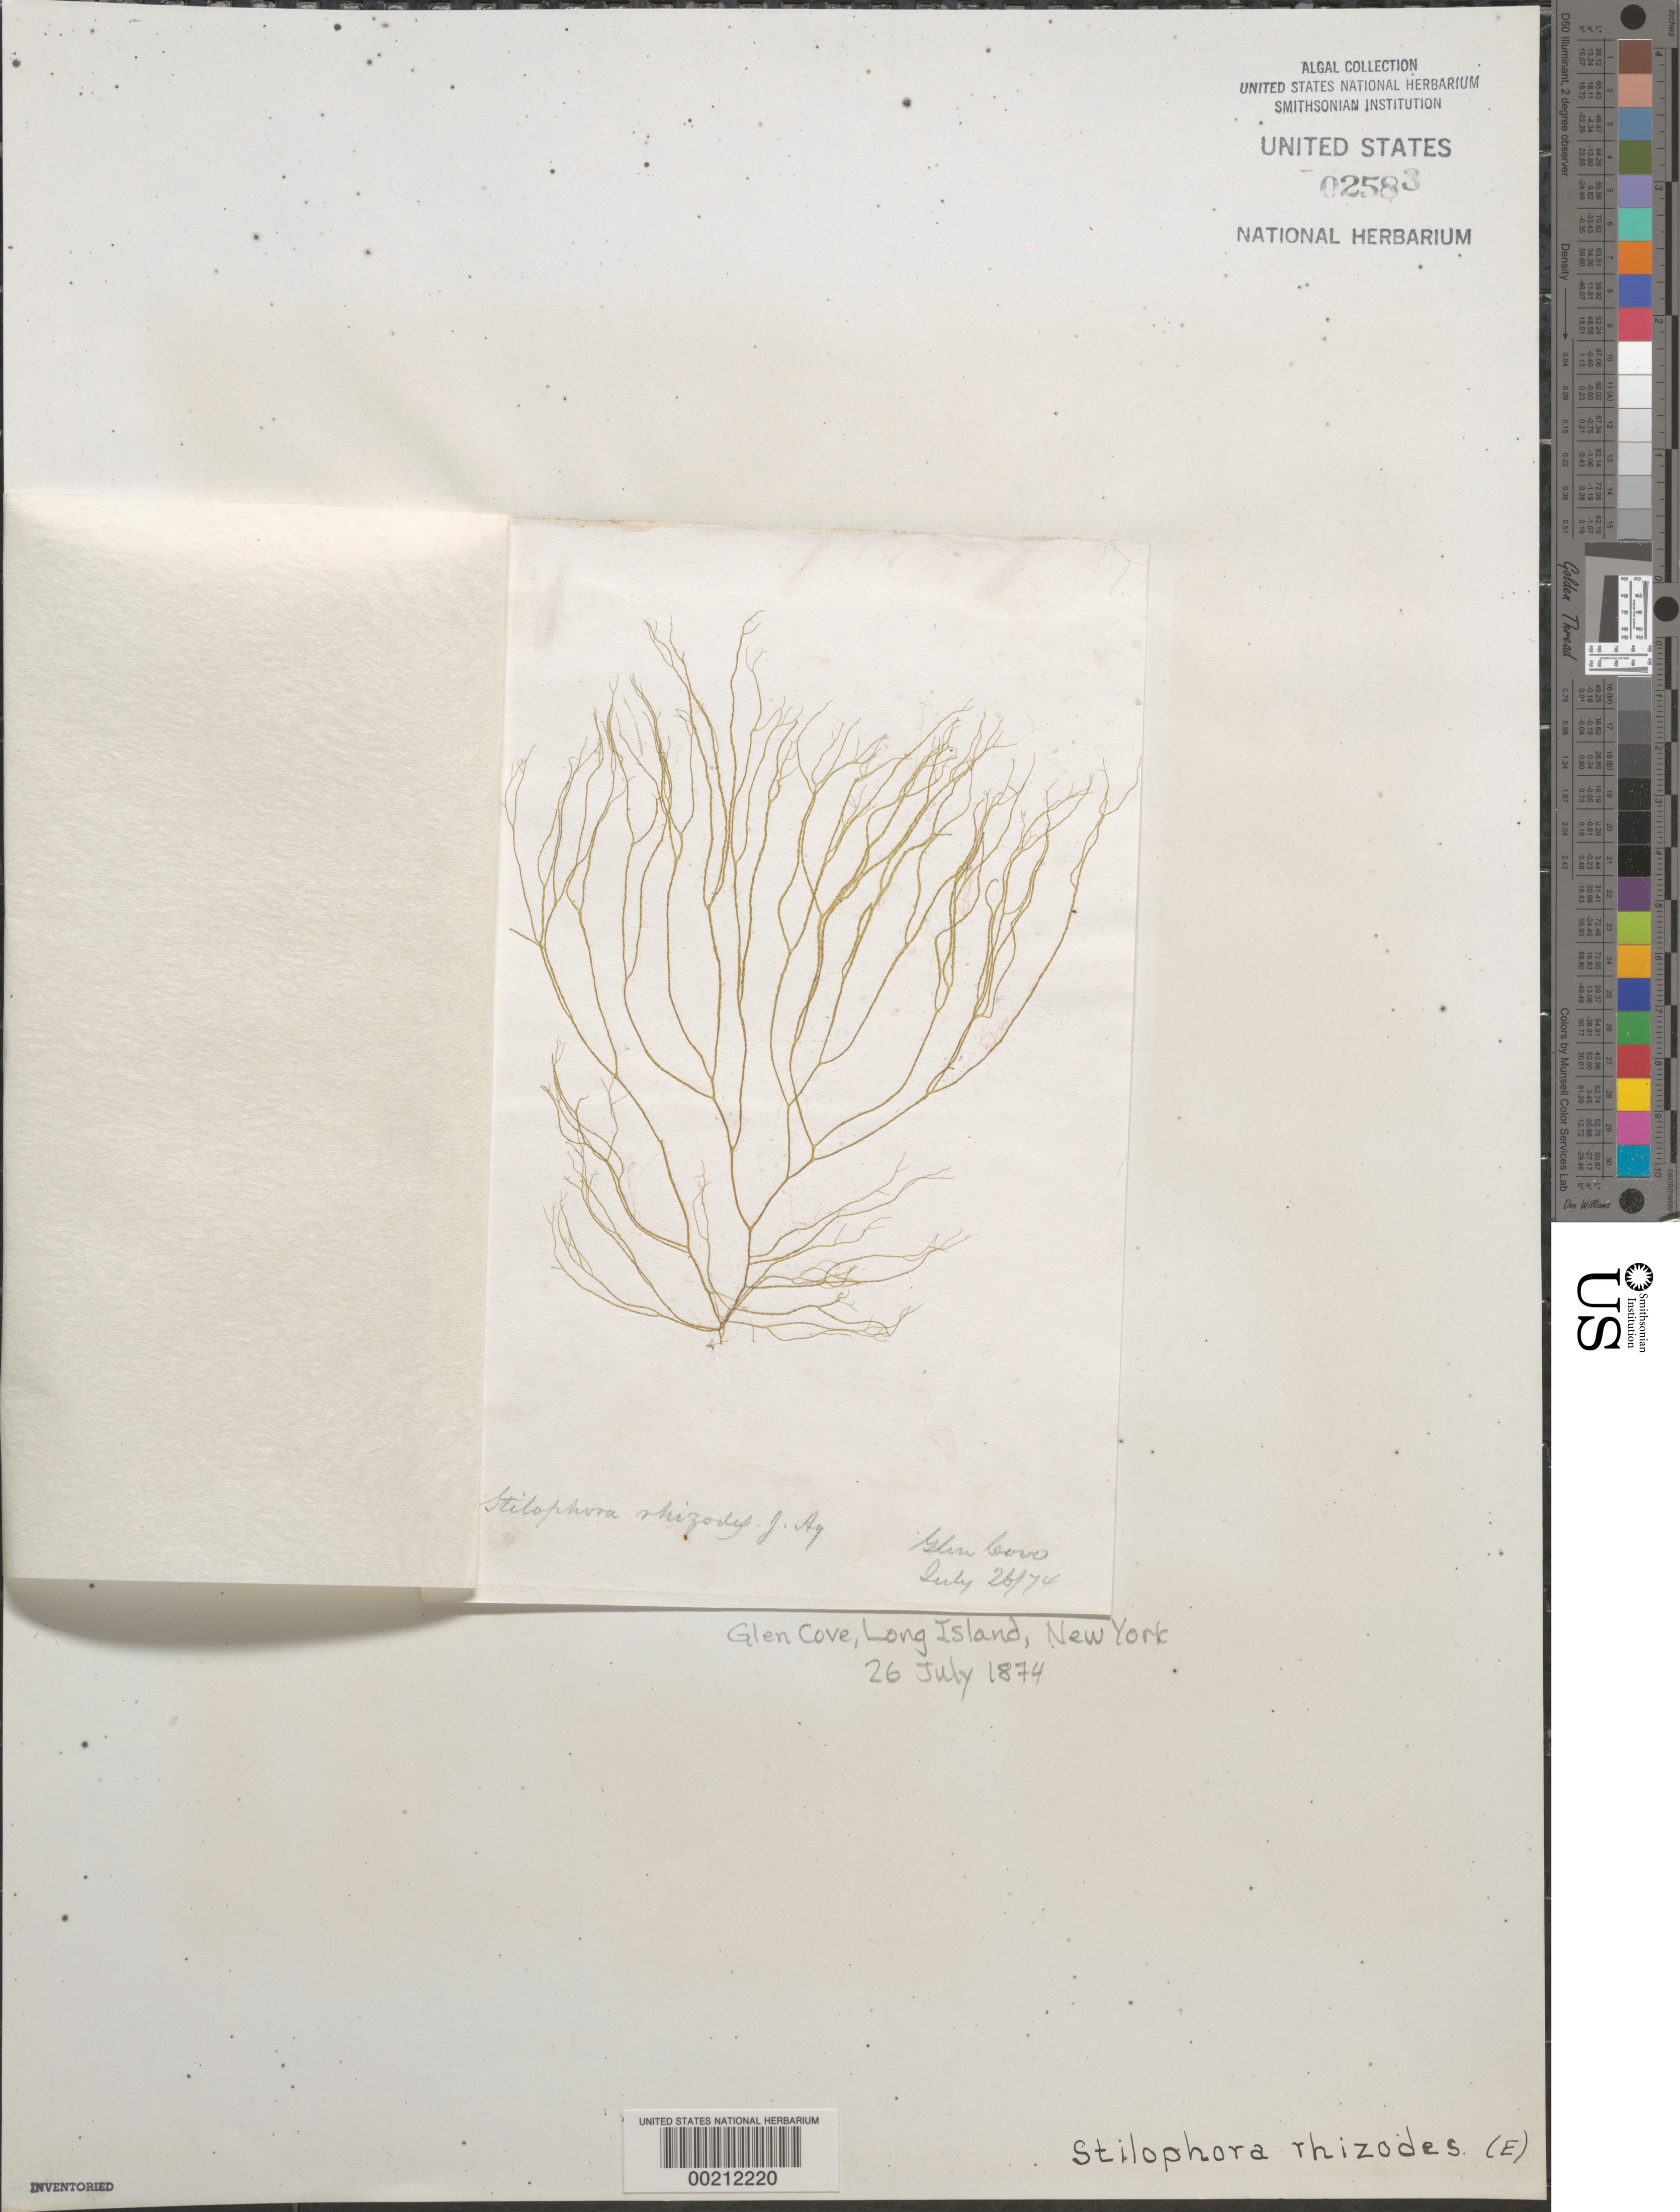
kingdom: Chromista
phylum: Ochrophyta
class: Phaeophyceae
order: Ectocarpales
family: Chordariaceae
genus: Stilophora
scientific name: Stilophora tenella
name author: (Esper) P.C. Silva in P.C. Silva et al.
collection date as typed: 26 Jul 1874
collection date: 1874-07-26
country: United States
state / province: New York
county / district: Nassau County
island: Long Island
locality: Glen Cove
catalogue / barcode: US 2583